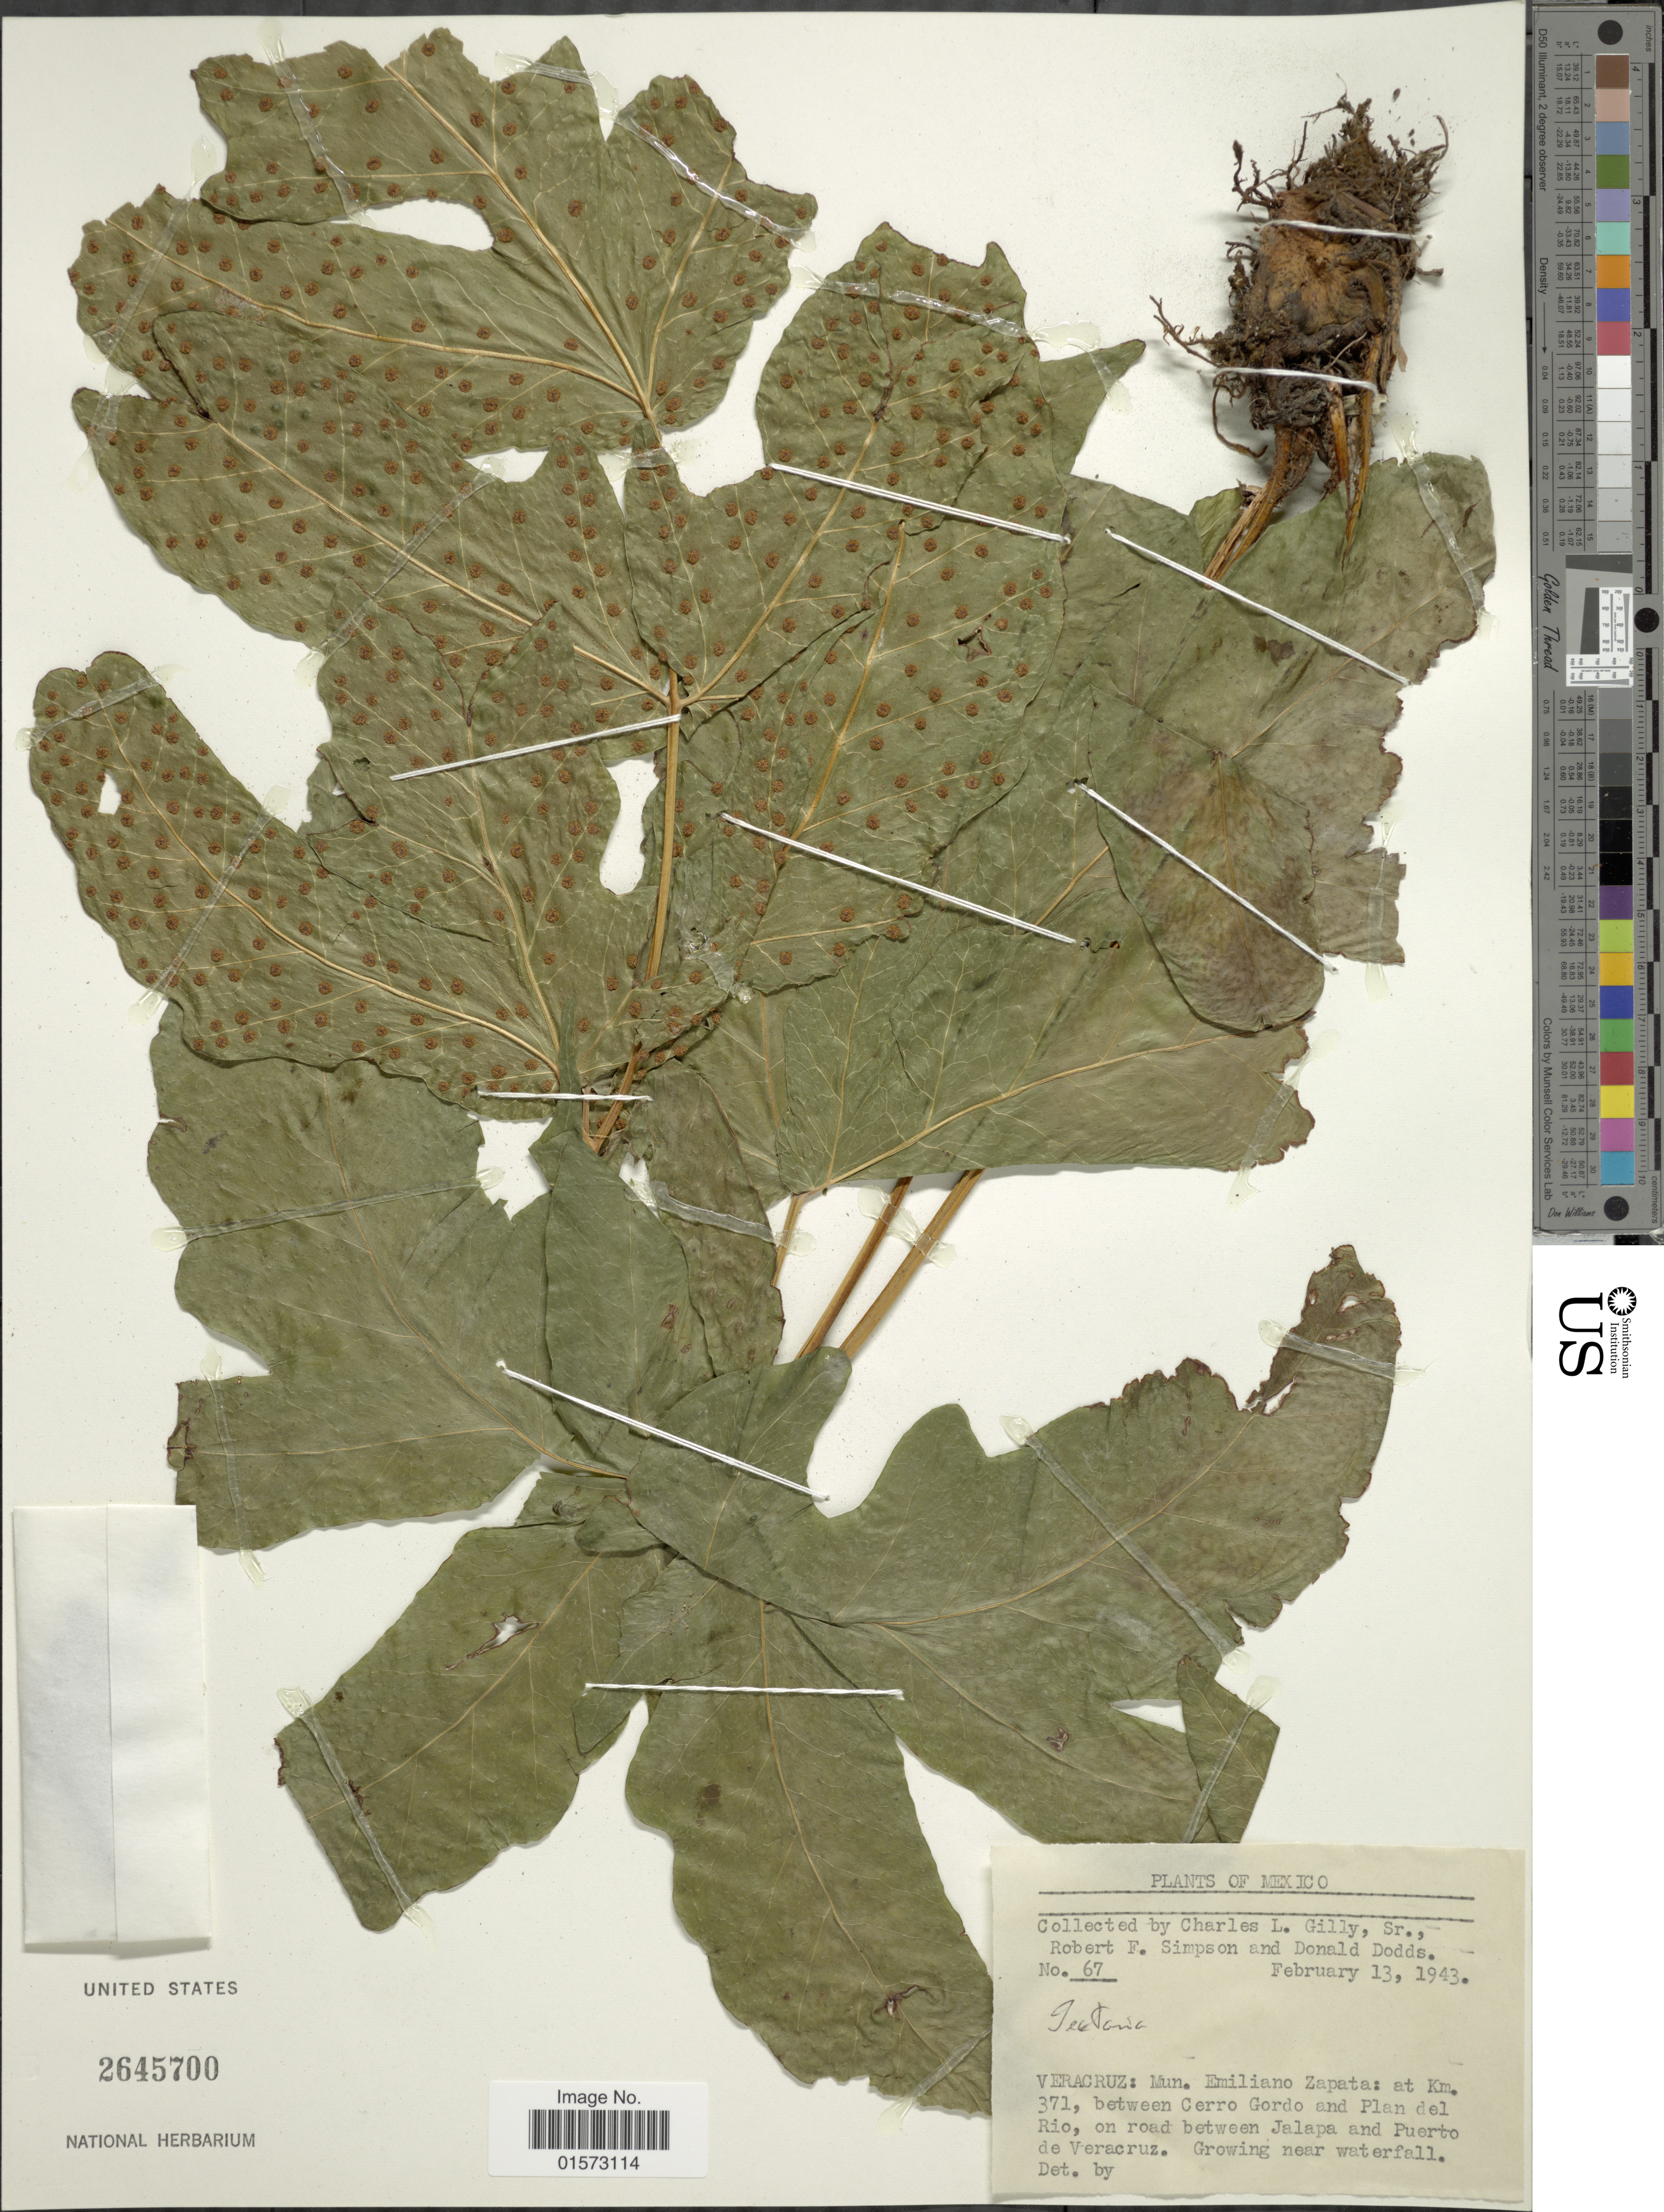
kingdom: Plantae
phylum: Tracheophyta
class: Polypodiopsida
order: Polypodiales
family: Tectariaceae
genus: Tectaria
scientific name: Tectaria heracleifolia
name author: (Willd.) Underw.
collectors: C. Gilly, R. Simpson & D. Dodds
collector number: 67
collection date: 1943-02-13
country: Mexico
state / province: Veracruz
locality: Veracruz: Mun. Emiliano Zapata: at Km. 371, between Cerro Gordo and Plan del Rio, on road between Jalapa and Puerto de Veracruz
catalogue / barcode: US 2645700